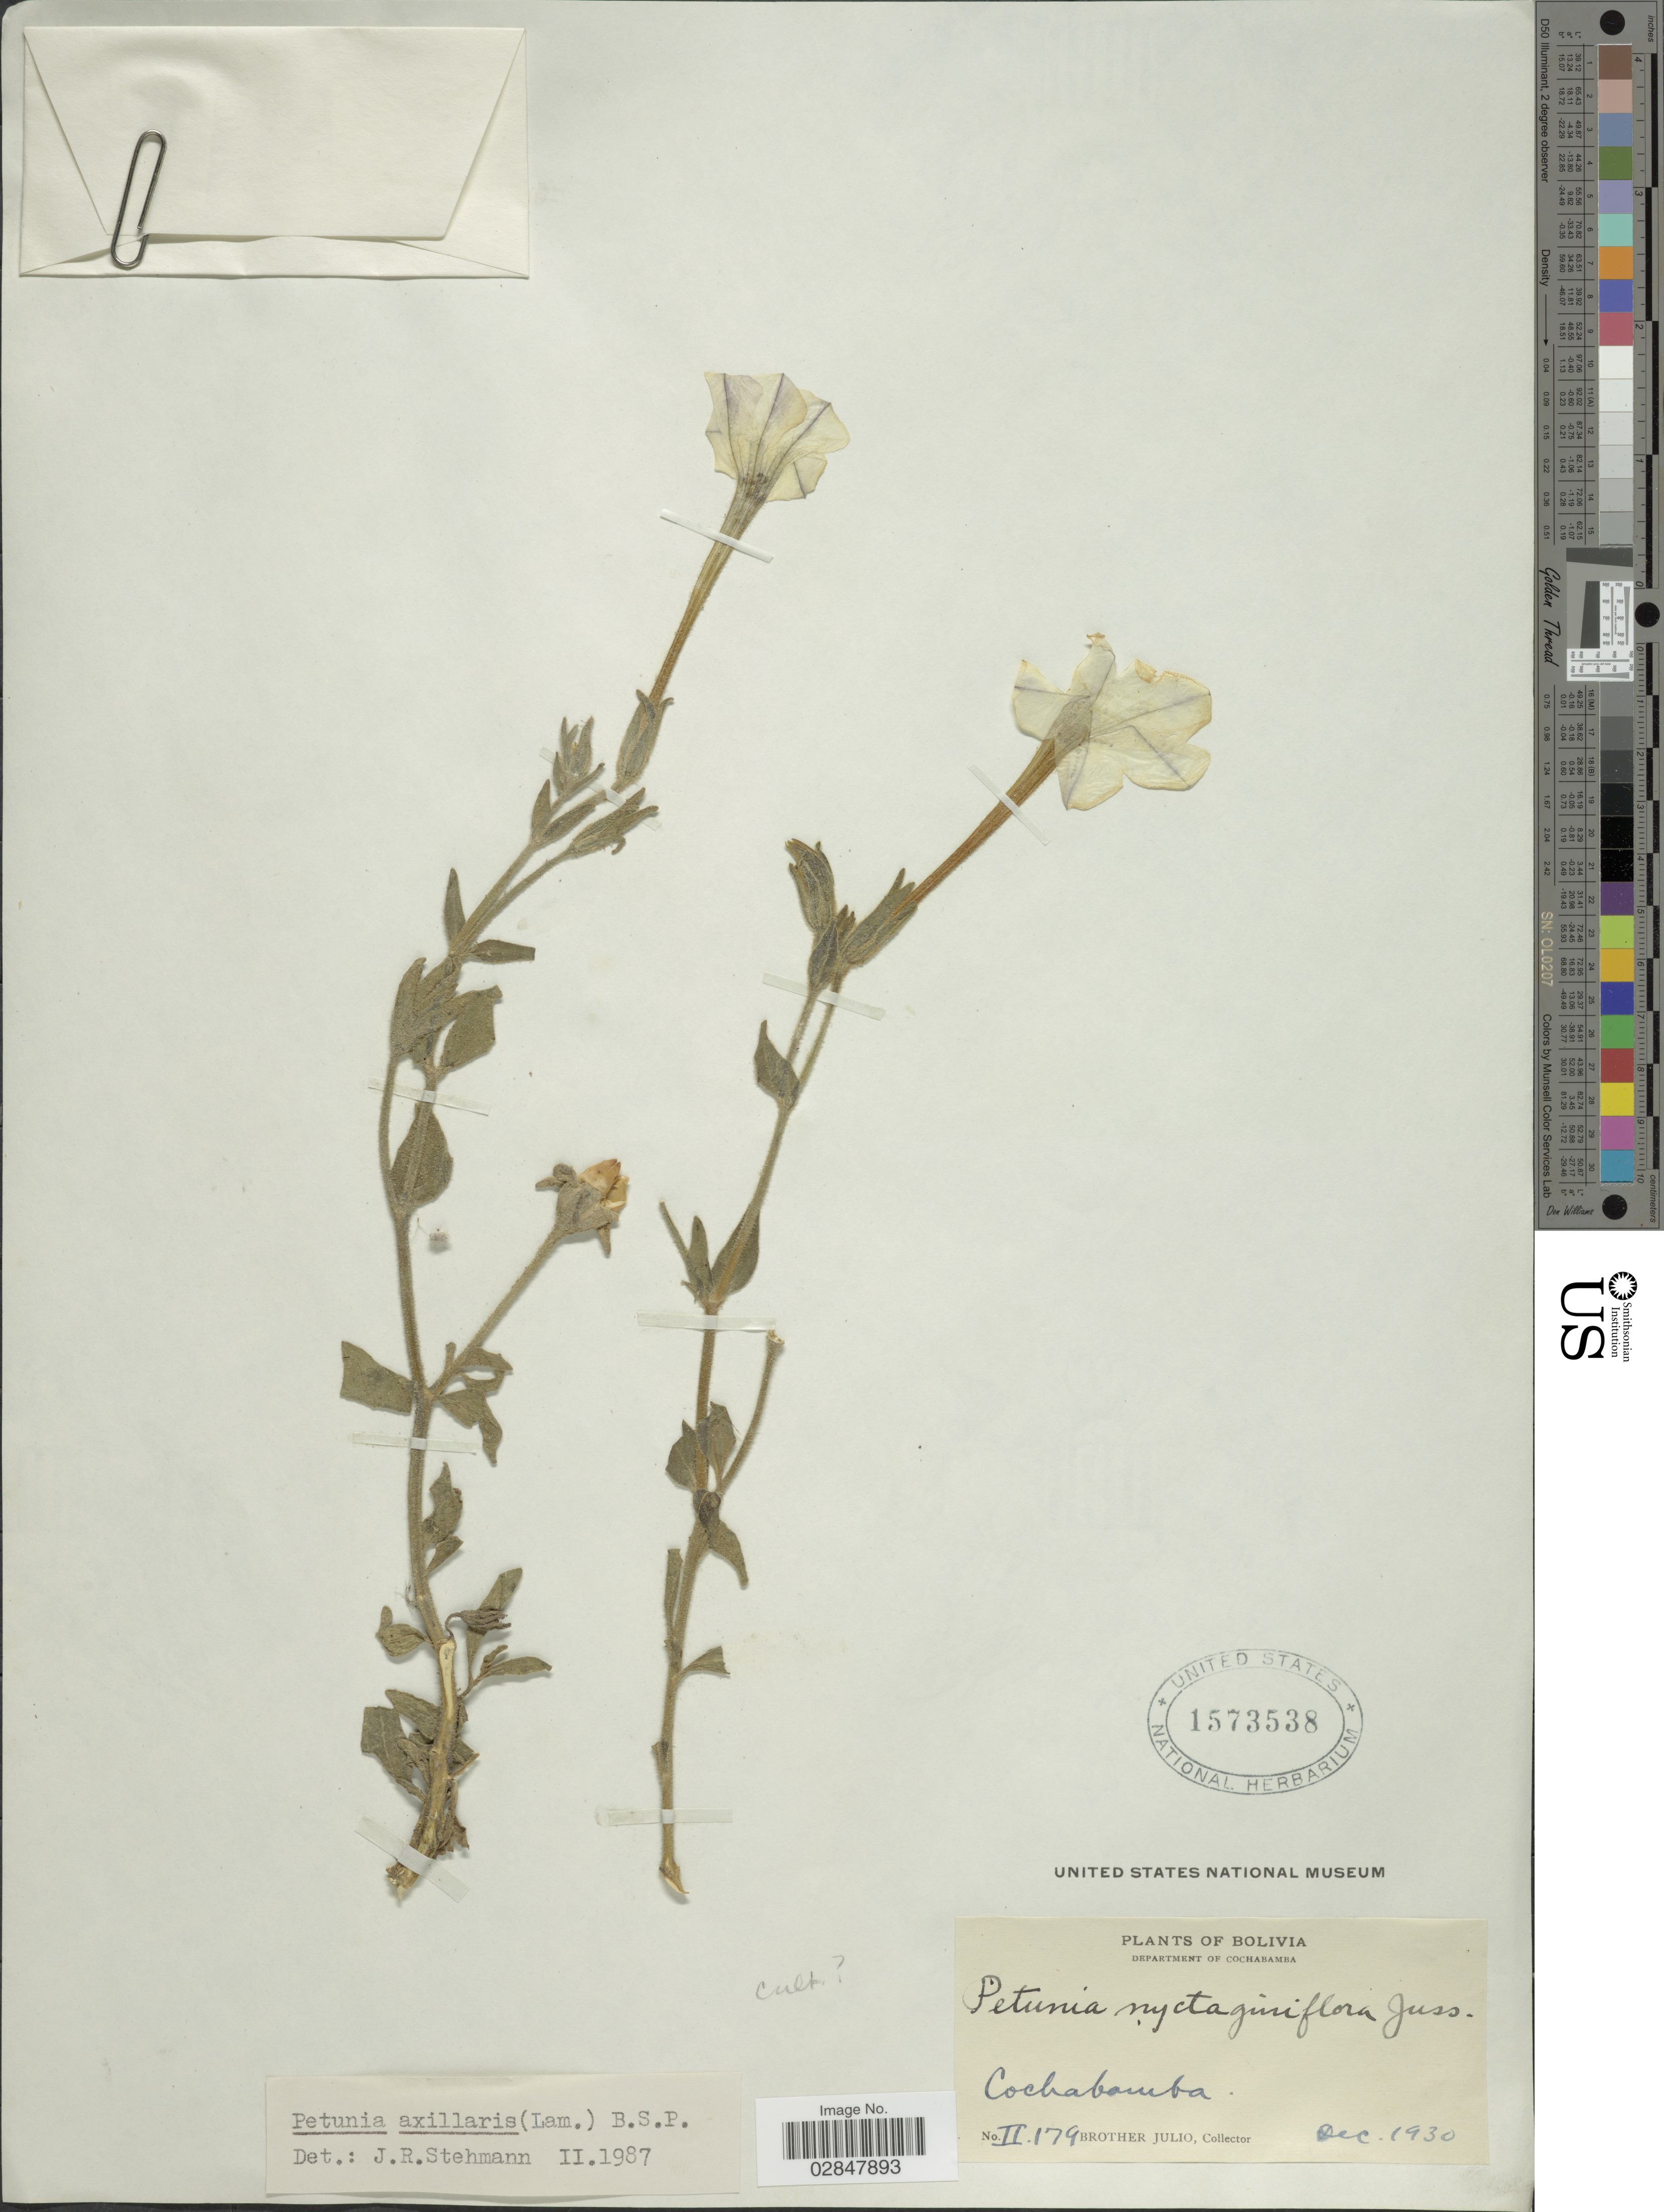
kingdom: Plantae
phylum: Tracheophyta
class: Magnoliopsida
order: Solanales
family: Solanaceae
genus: Petunia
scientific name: Petunia axillaris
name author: (Lam.) Britton, Stearns & Poggenb.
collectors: Bro. Julio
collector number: II179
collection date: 1930-12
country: Bolivia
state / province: Cochabamba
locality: Department of Cochabamba.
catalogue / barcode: US 1573538